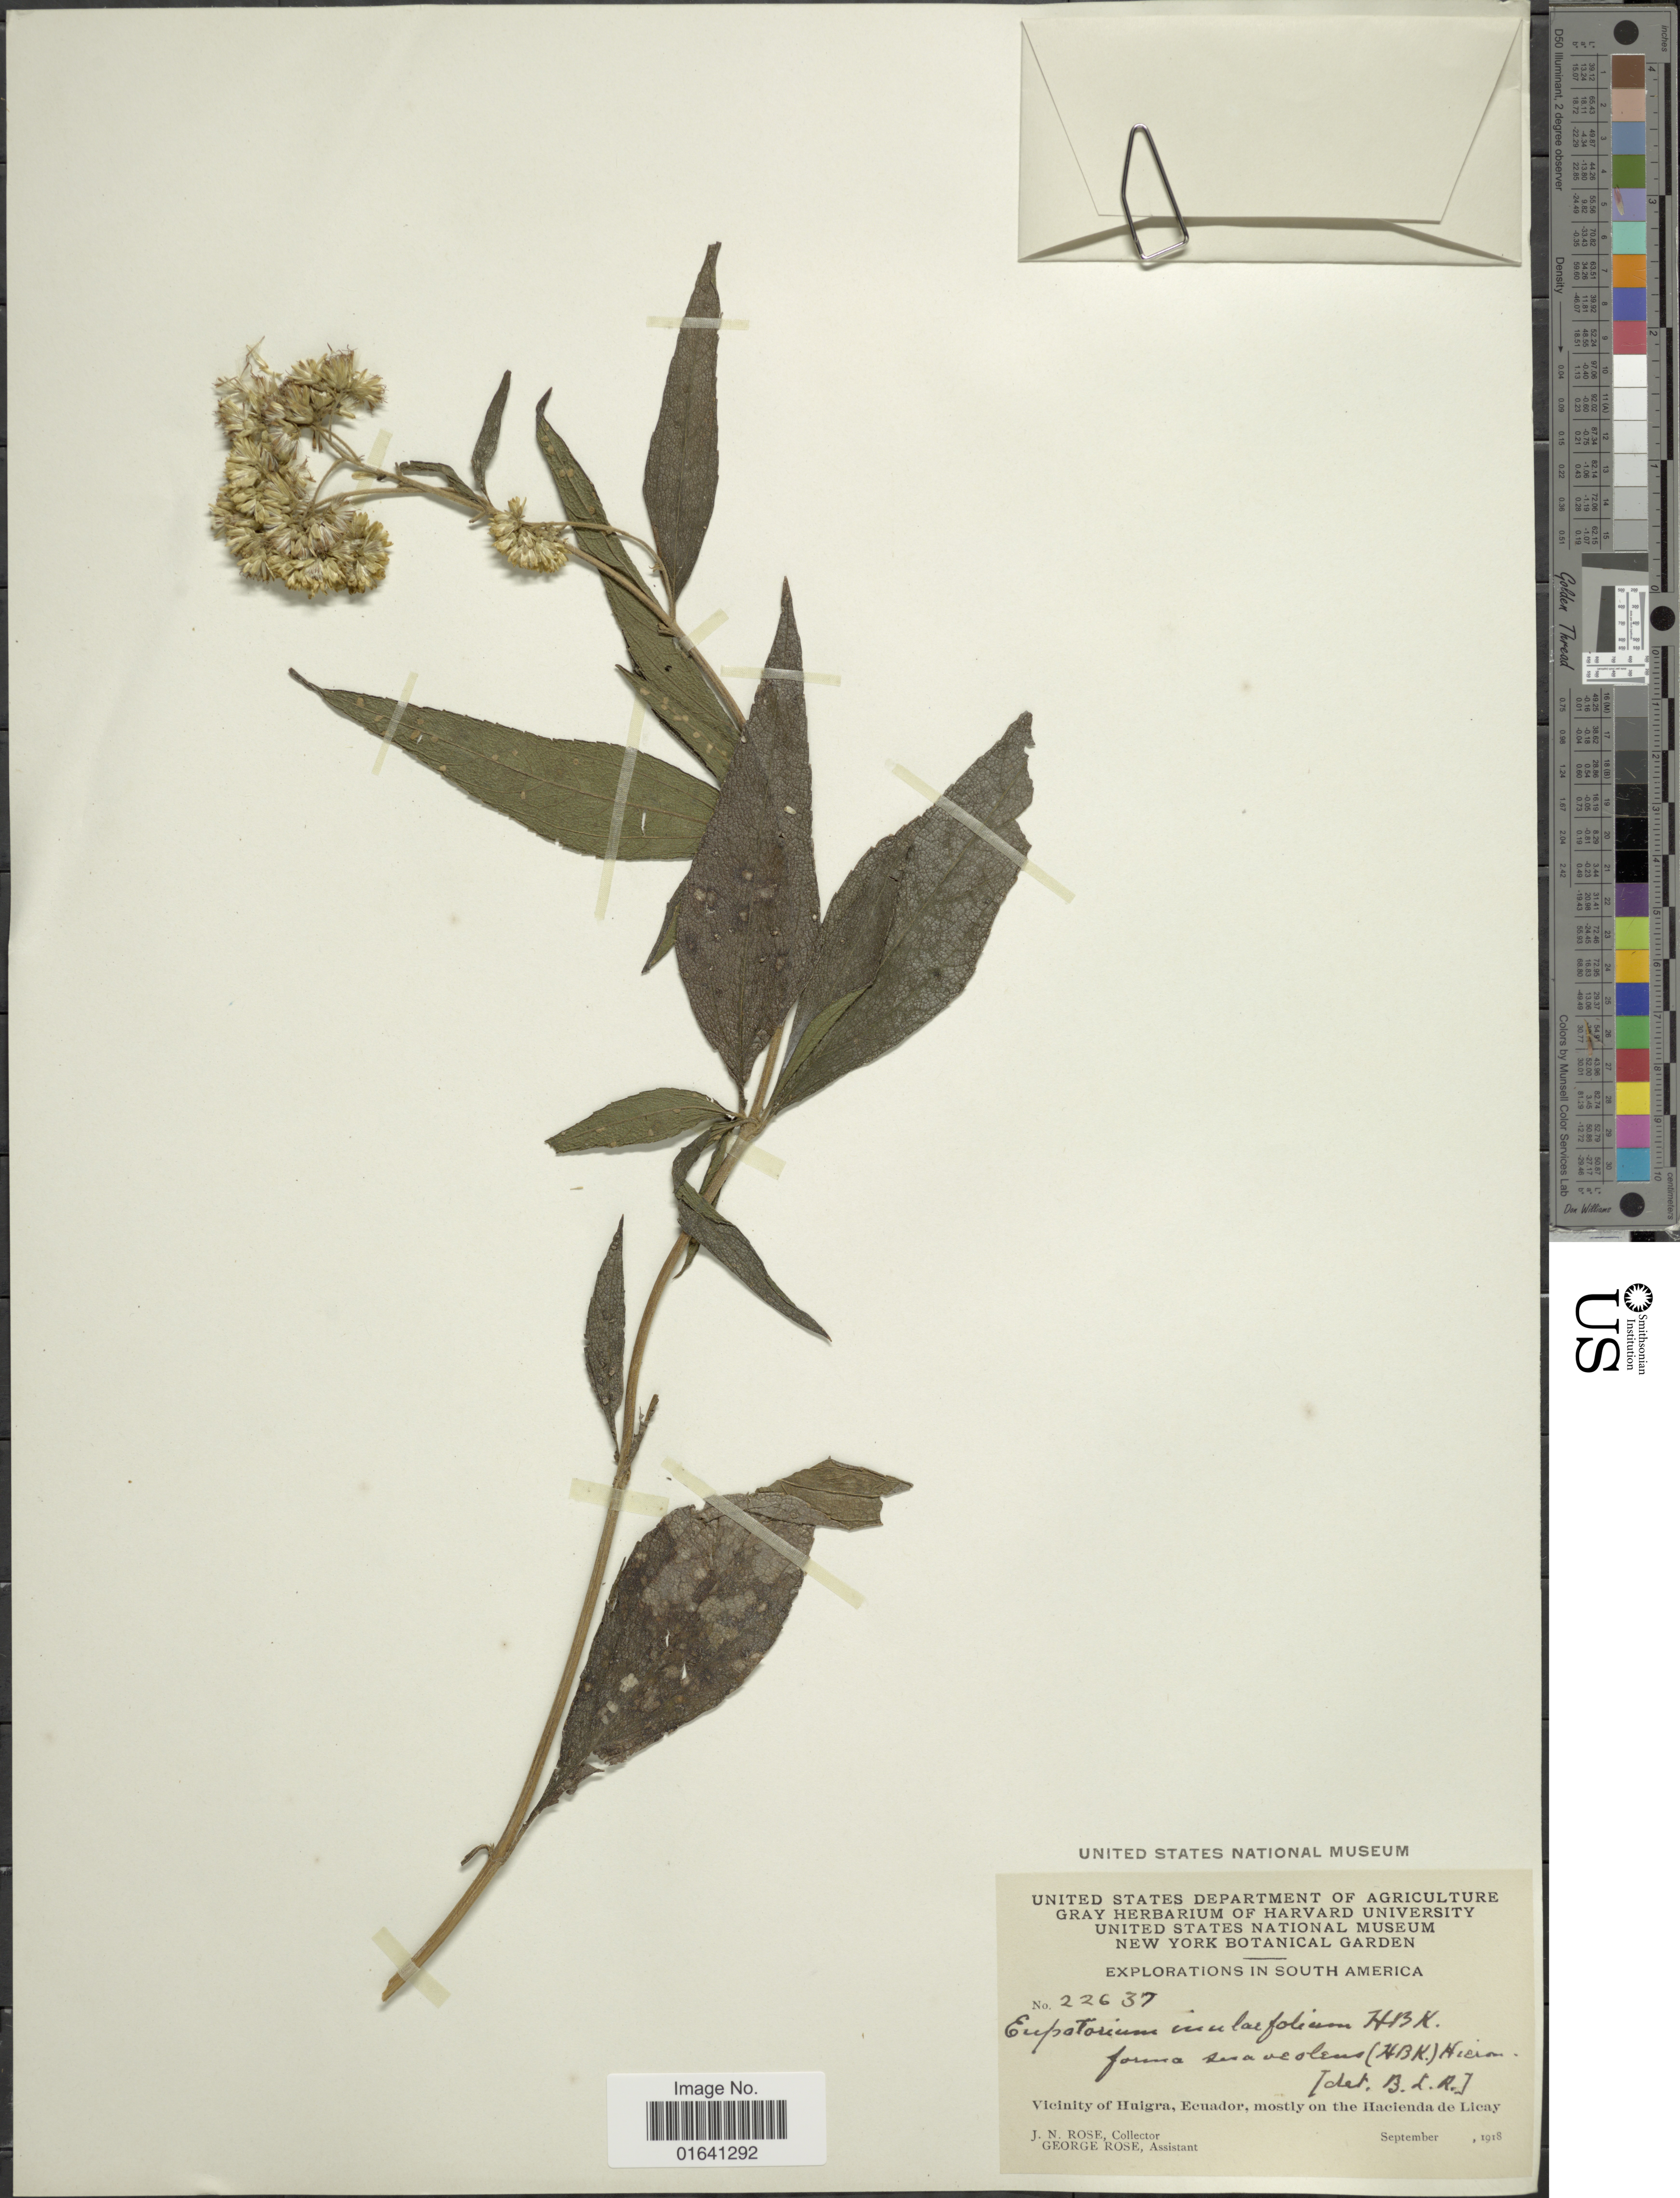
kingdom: Plantae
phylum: Tracheophyta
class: Magnoliopsida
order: Asterales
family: Asteraceae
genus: Austroeupatorium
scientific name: Austroeupatorium inulaefolium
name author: (Kunth) R.M. King & H. Rob.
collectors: J. N. Rose & G. Rose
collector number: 2637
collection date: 1918-09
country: Ecuador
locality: Vicinity of Huigra, mostly on the Hacienda de Licay